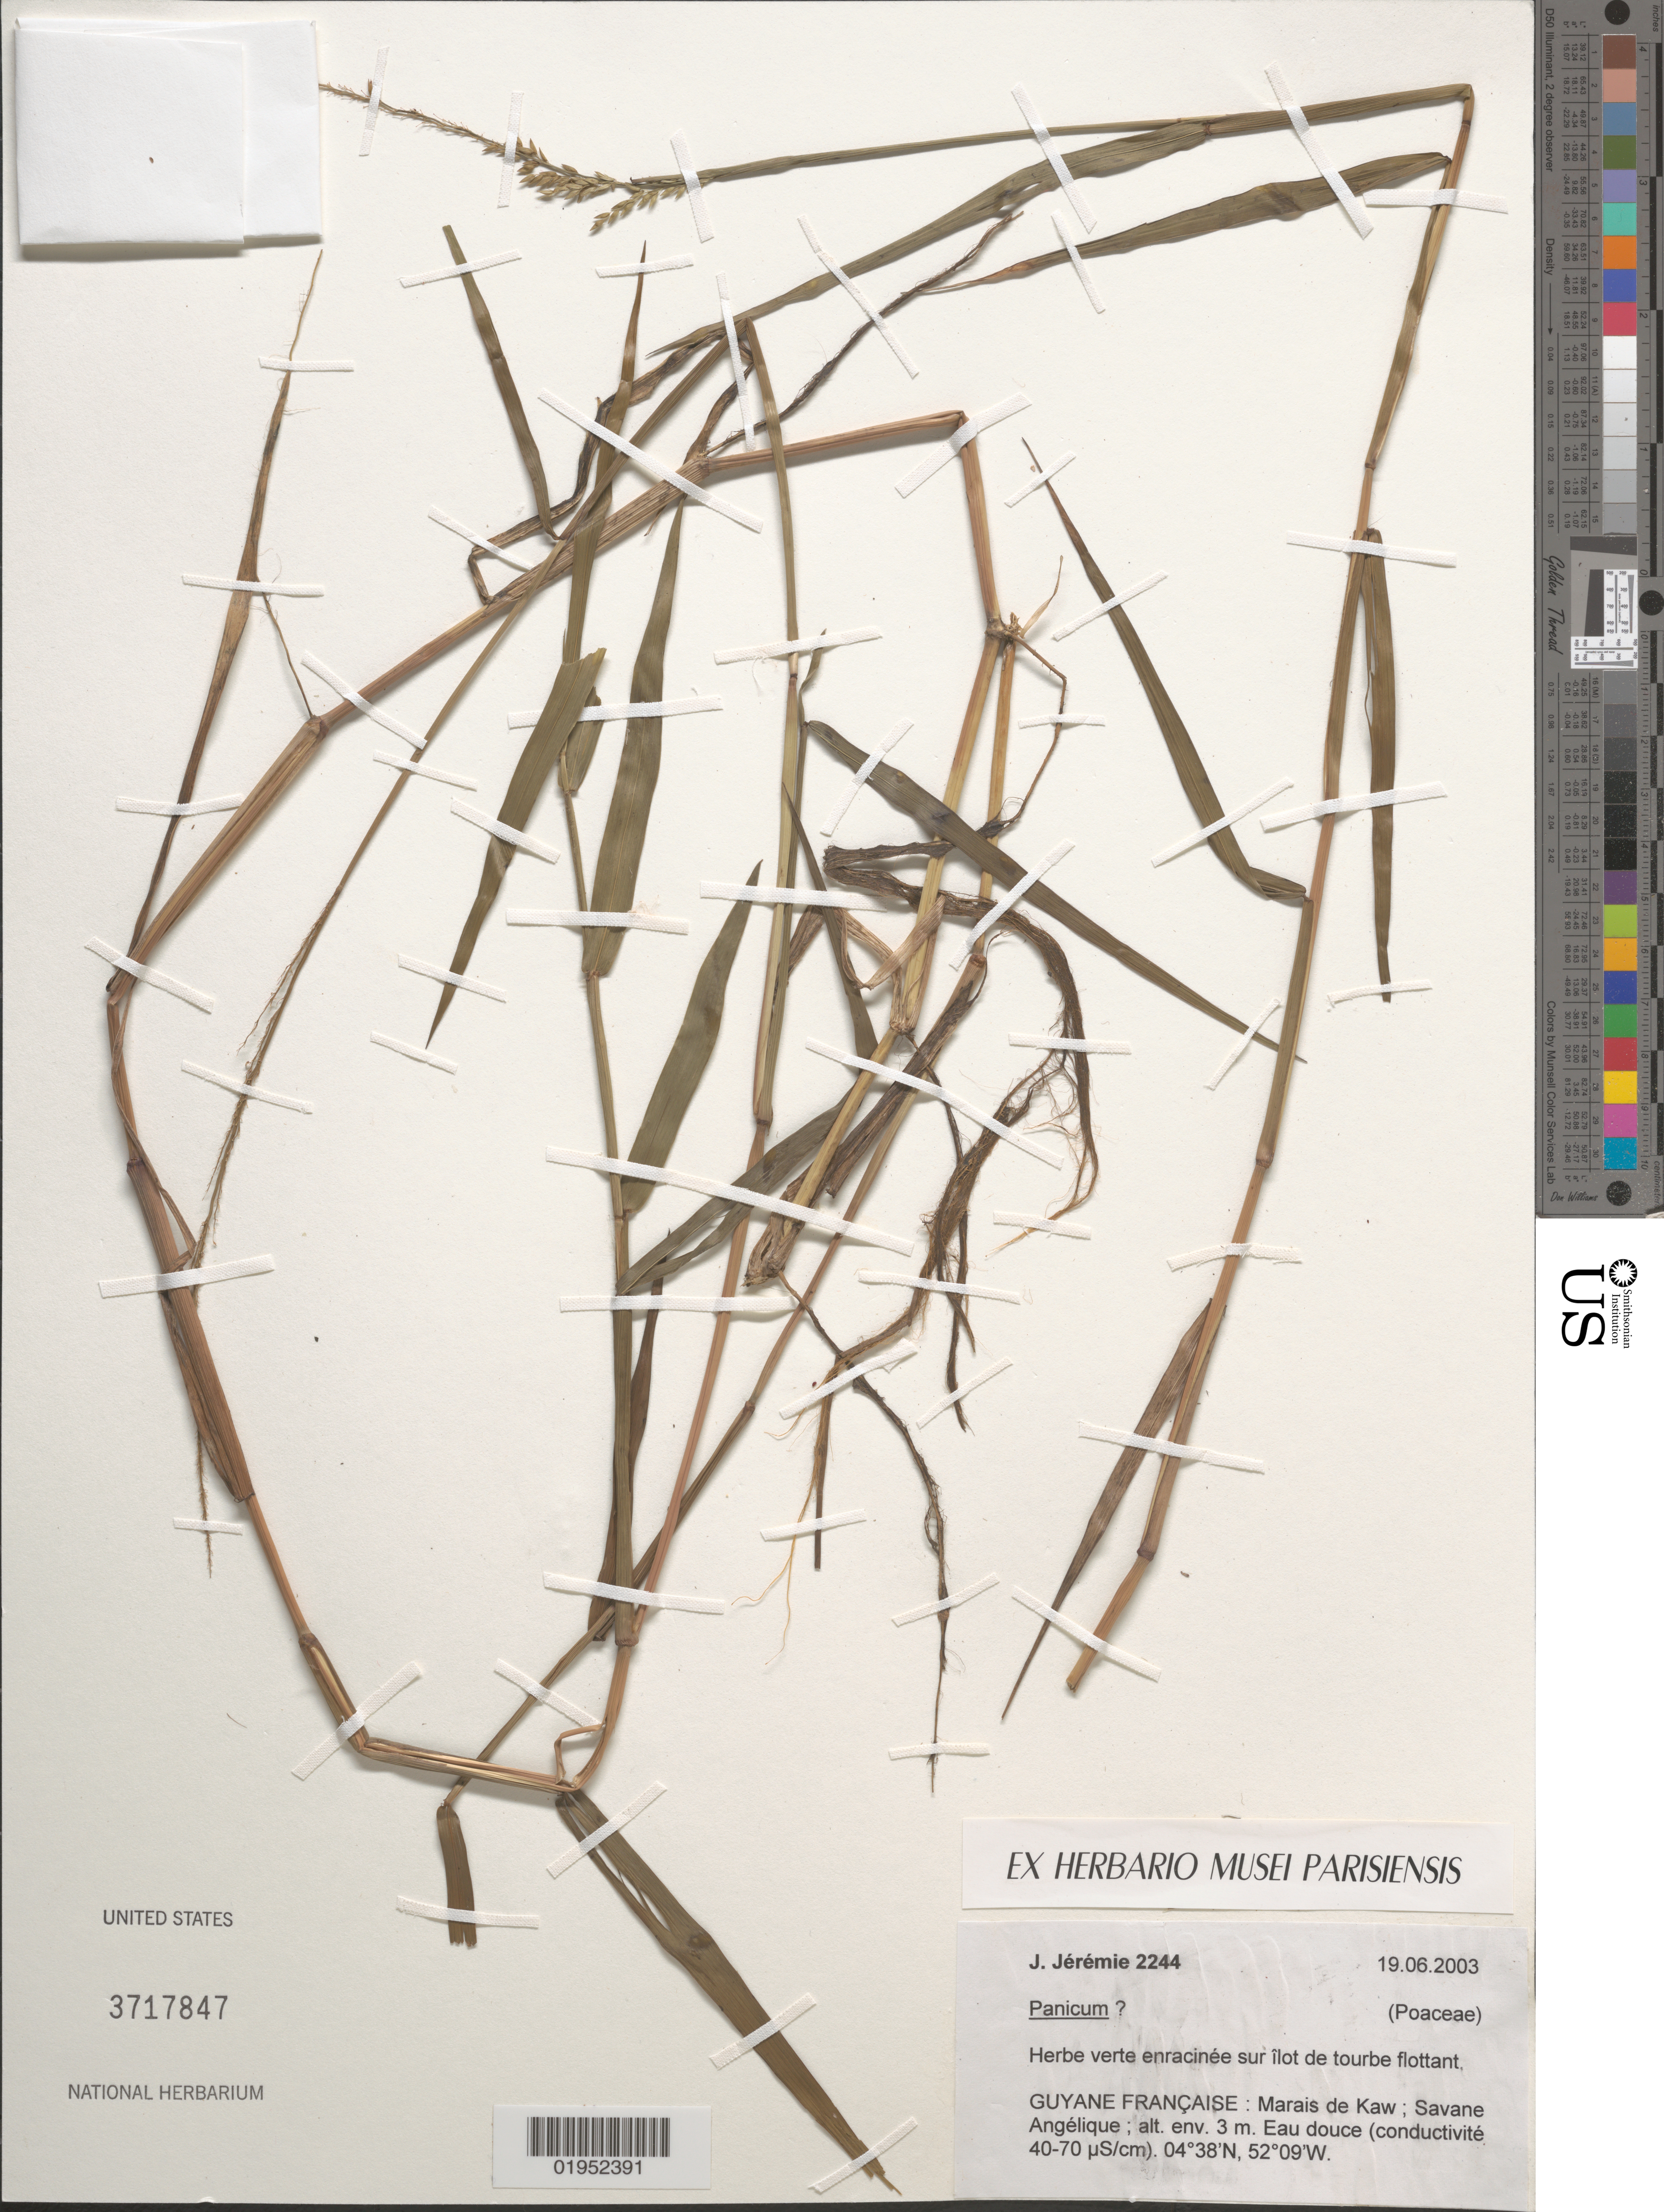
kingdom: Plantae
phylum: Tracheophyta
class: Liliopsida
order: Poales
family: Poaceae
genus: Panicum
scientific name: Panicum sp.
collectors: J. Jérémie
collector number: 2244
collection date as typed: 19 Jun 2003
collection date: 2003-06-19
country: French Guiana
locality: Marais de Kaw: savane Angelique; alt. env. 3 m. Eau douce (Conductivite 40-70 uS/cm)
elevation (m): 3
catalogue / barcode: US 3717847